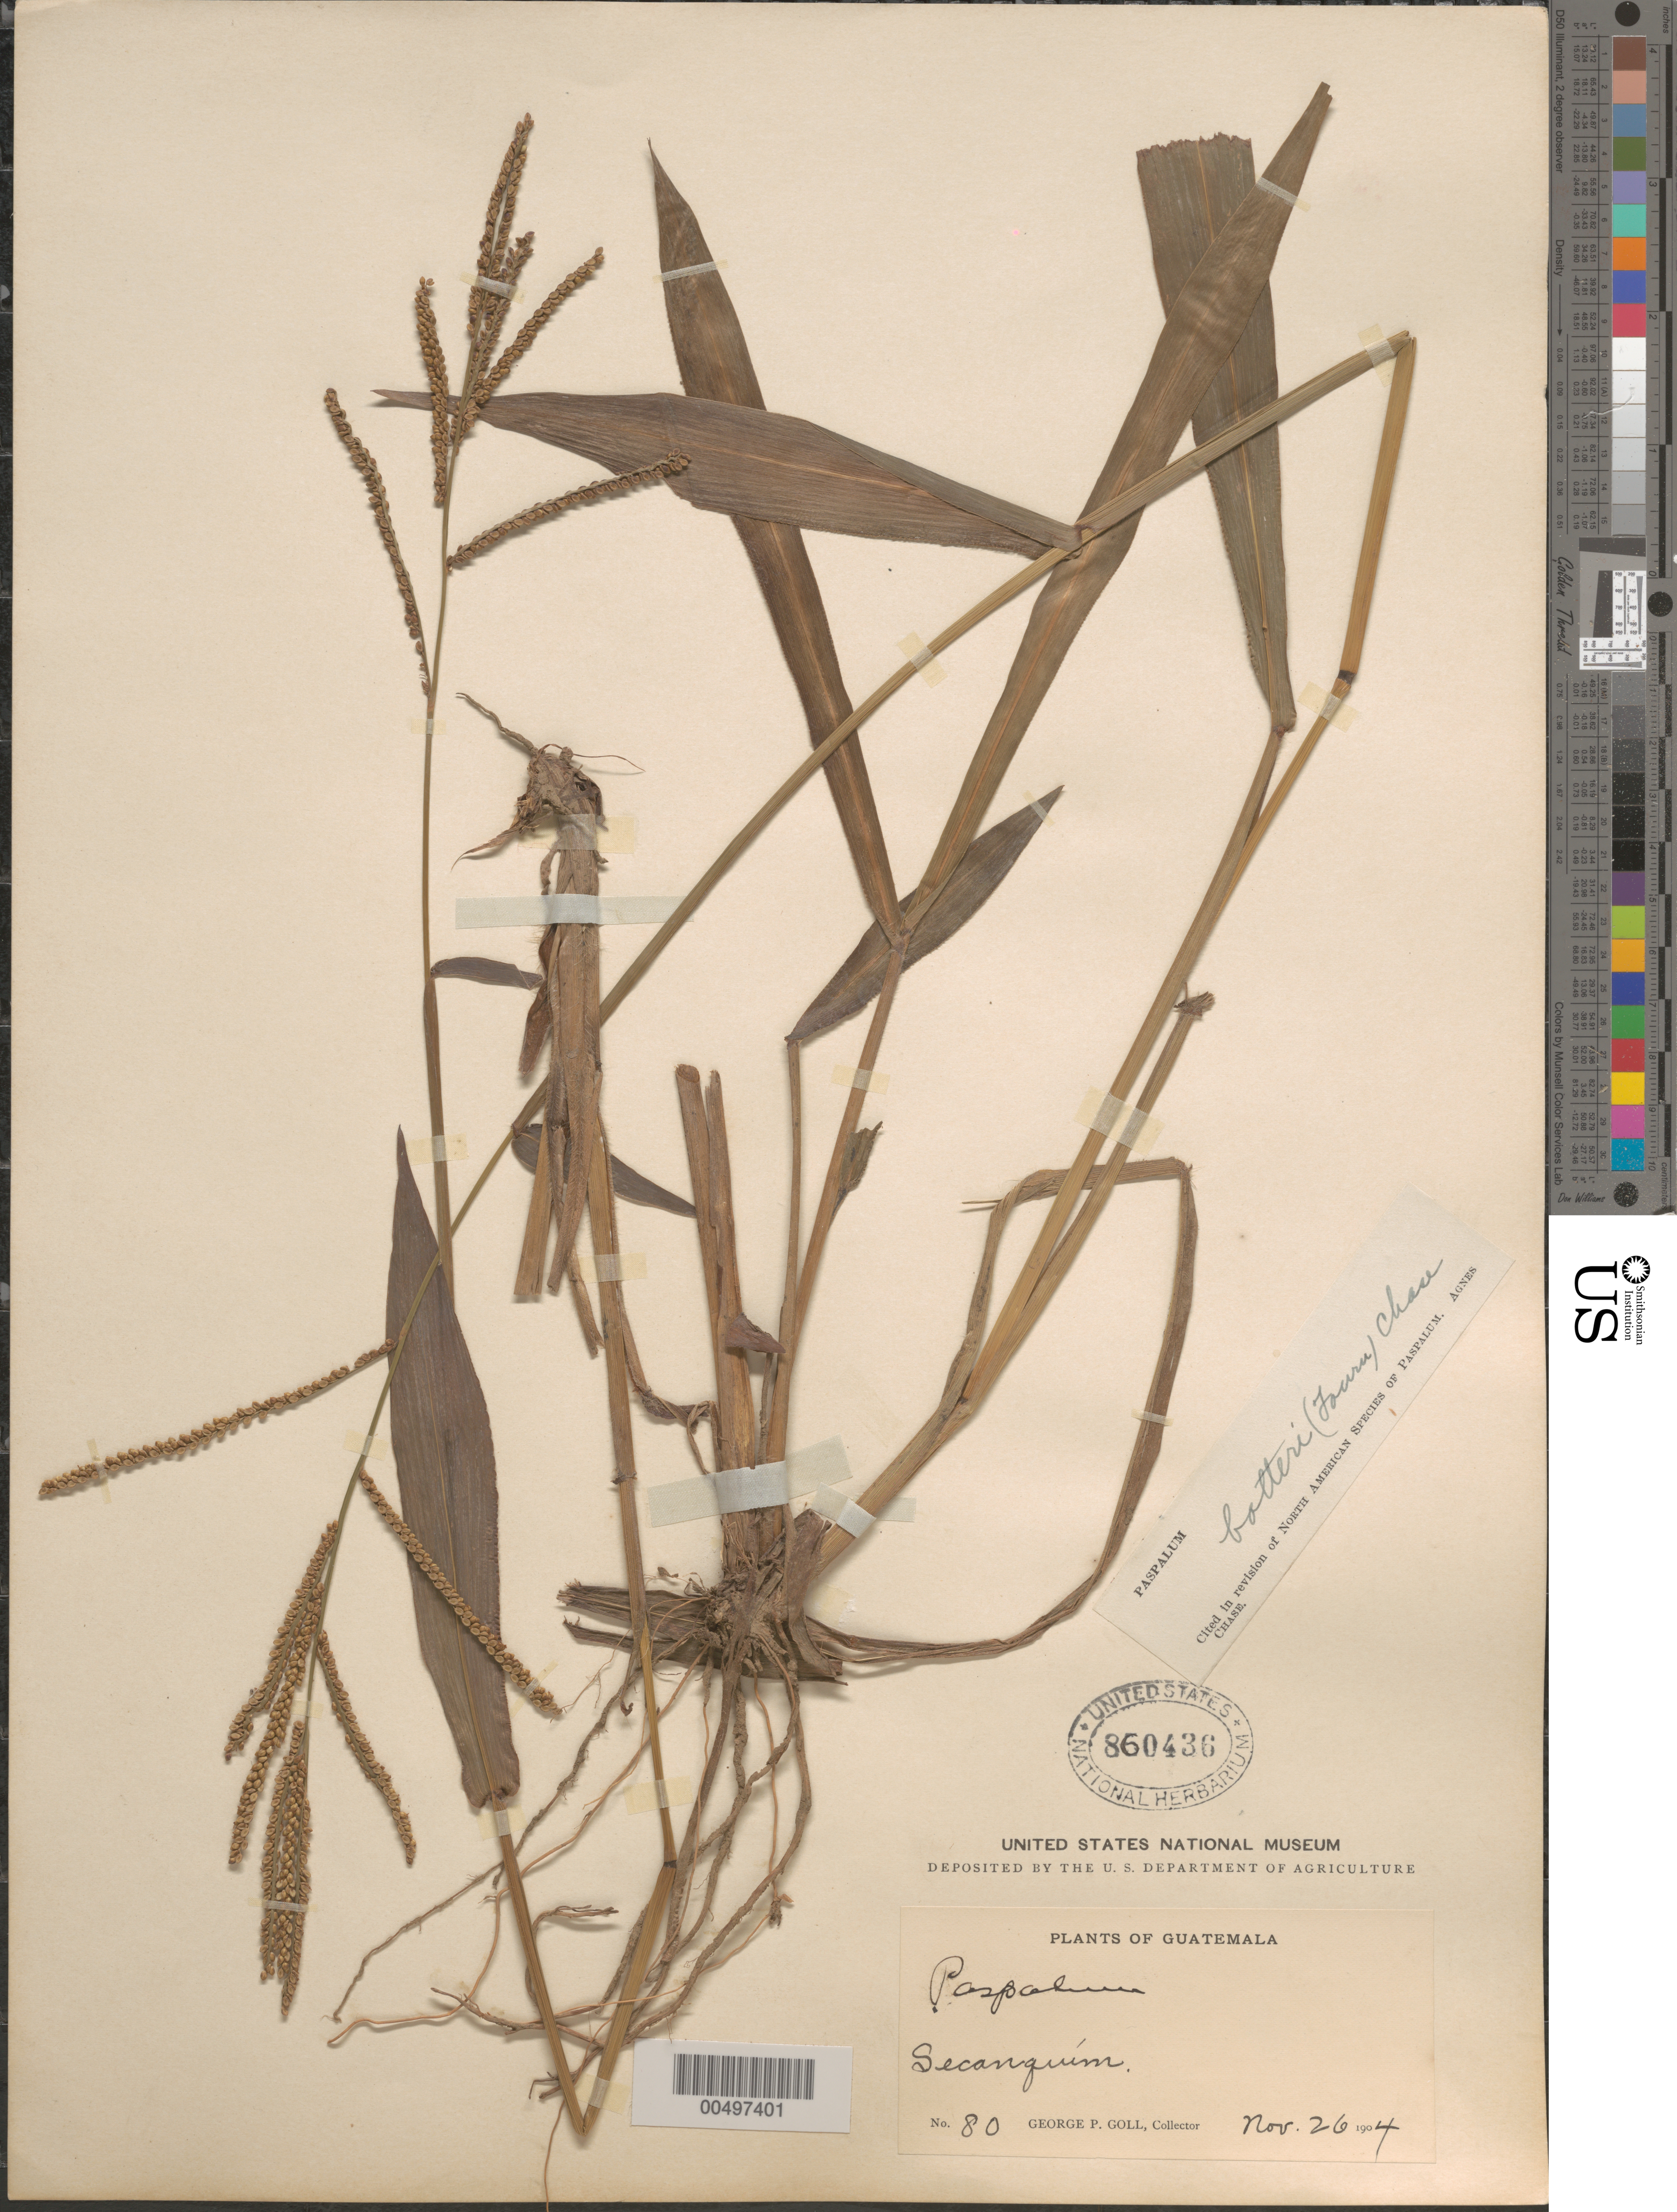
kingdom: Plantae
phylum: Tracheophyta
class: Liliopsida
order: Poales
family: Poaceae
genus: Paspalum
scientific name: Paspalum botteri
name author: (E. Fourn.) Chase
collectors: G. Goll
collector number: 80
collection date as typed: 26 Nov 1904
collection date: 1904-11-26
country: Guatemala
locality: Secanquim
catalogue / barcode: US 860436